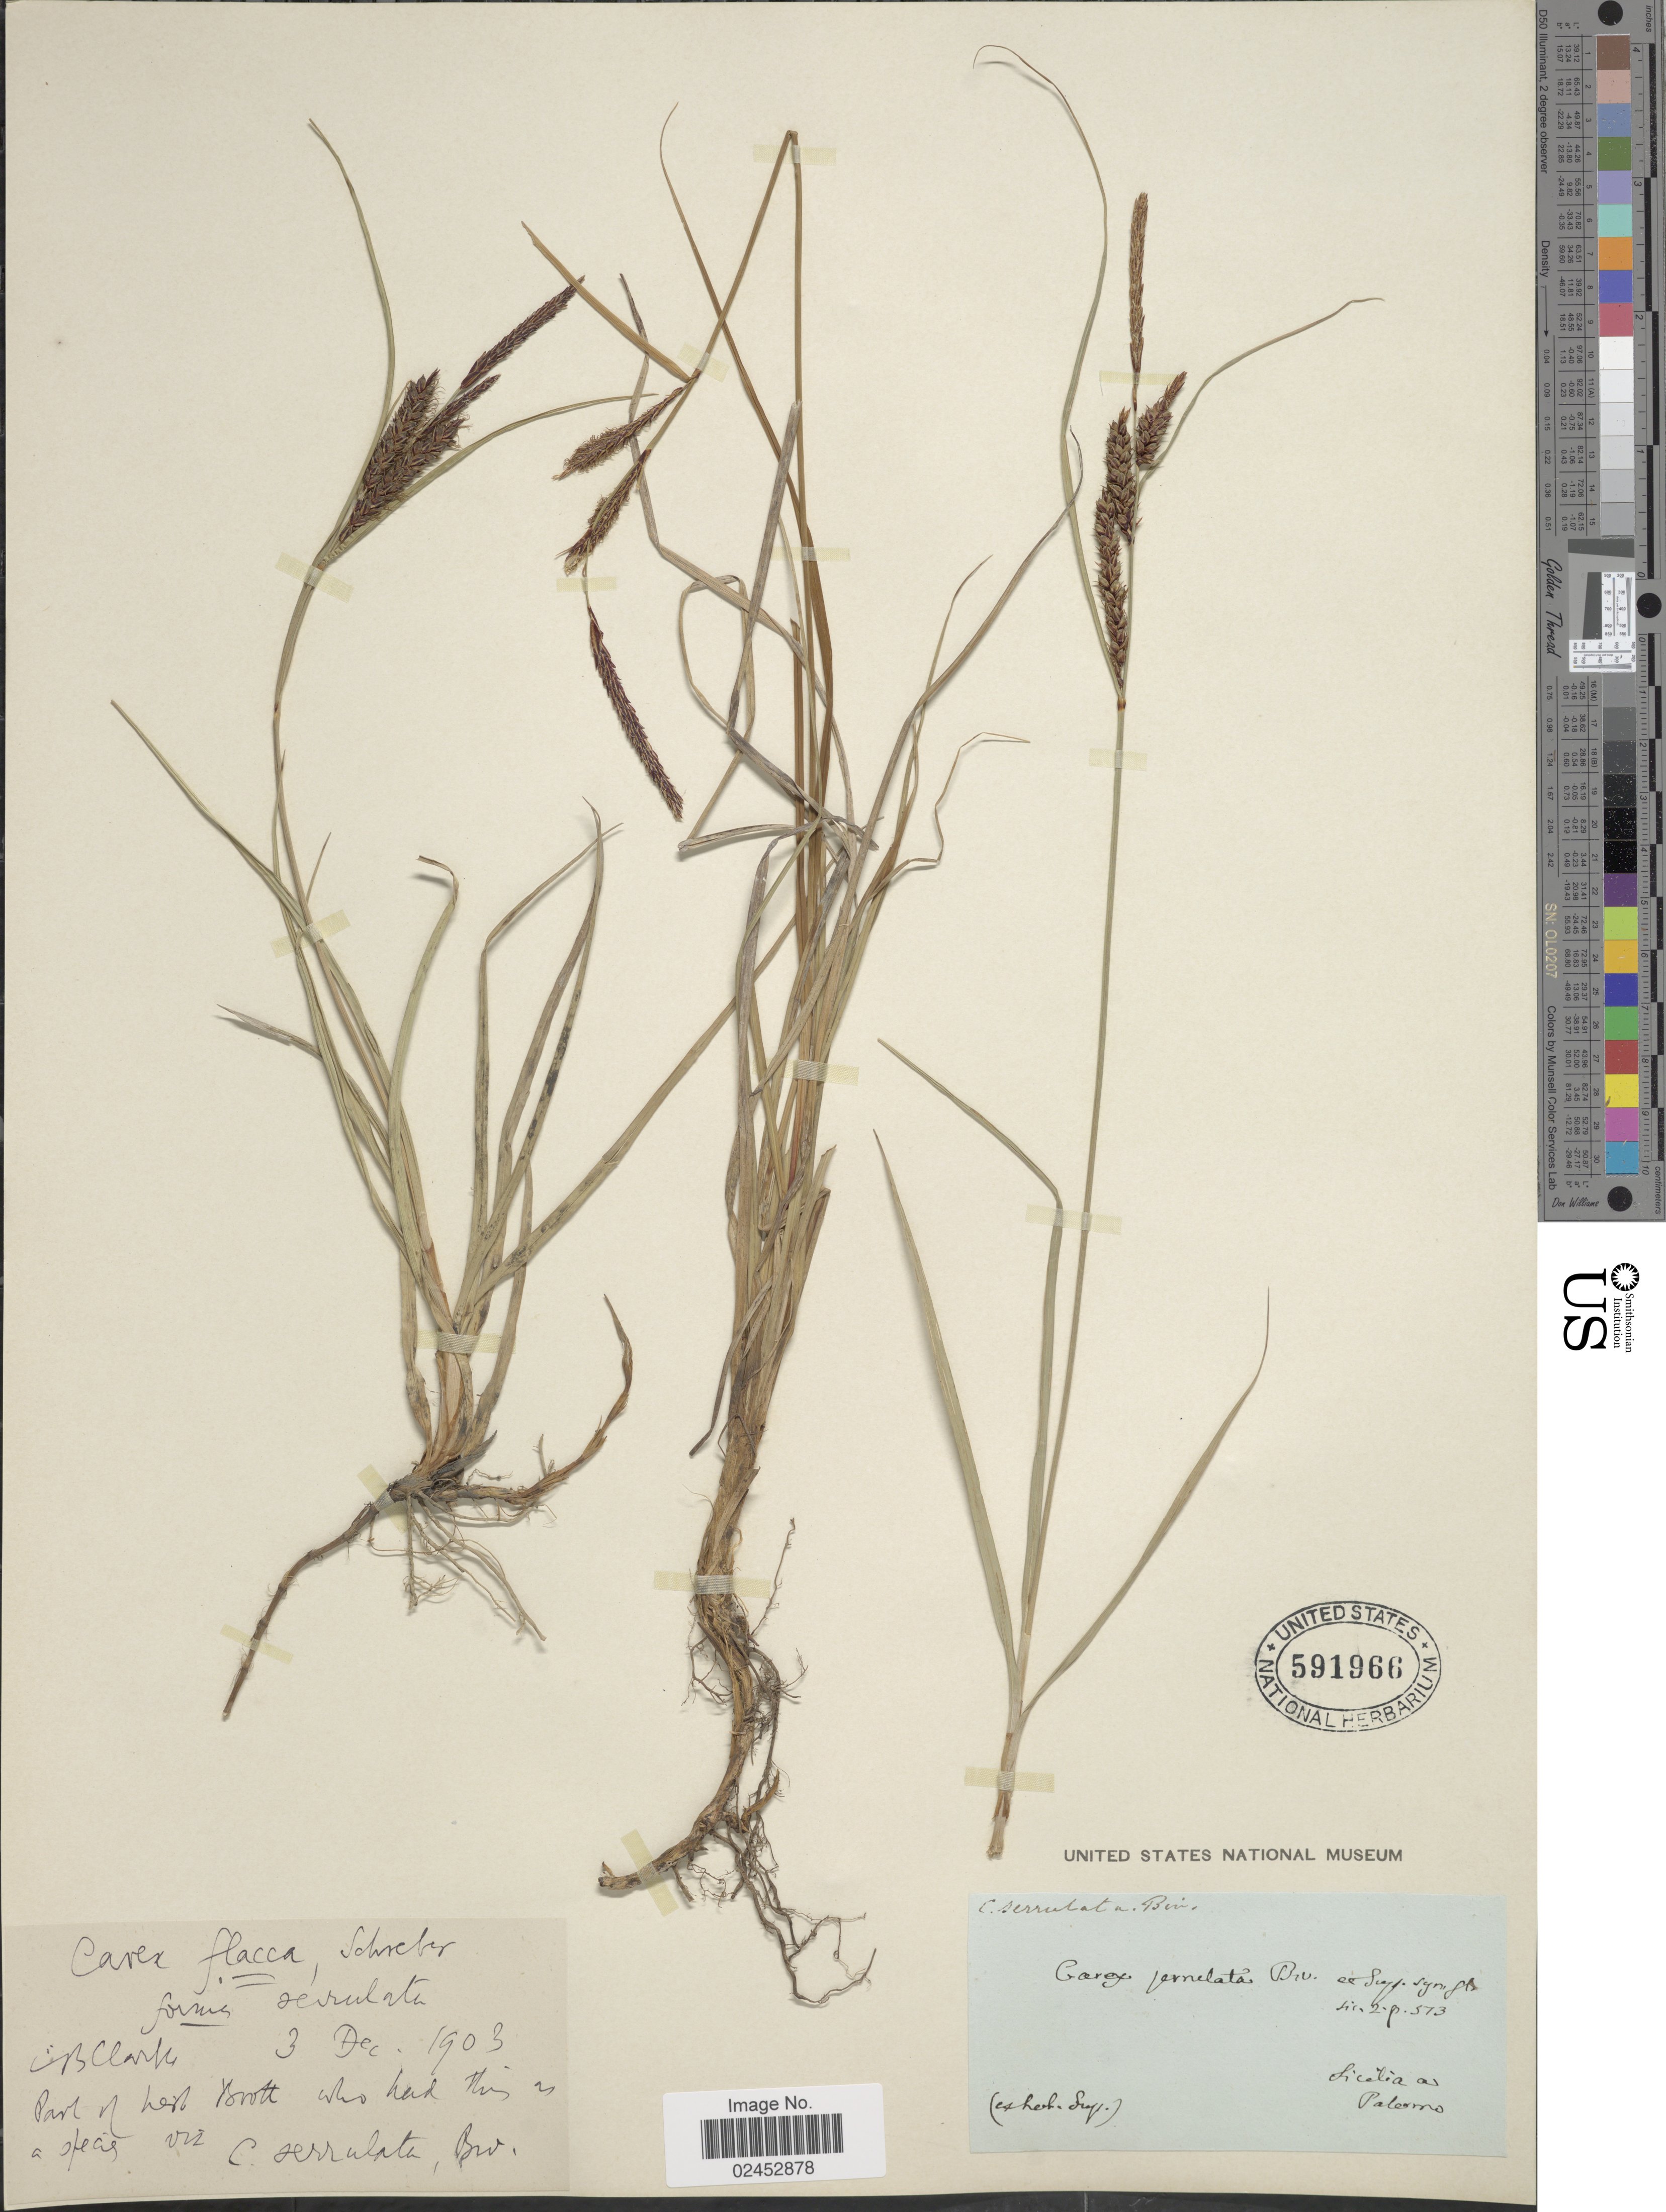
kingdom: Plantae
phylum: Tracheophyta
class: Liliopsida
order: Poales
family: Cyperaceae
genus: Carex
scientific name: Carex flacca subsp. erythrostachys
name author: (Hoppe) Holub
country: Italy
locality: Sicilia a Palermo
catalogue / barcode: US 591966